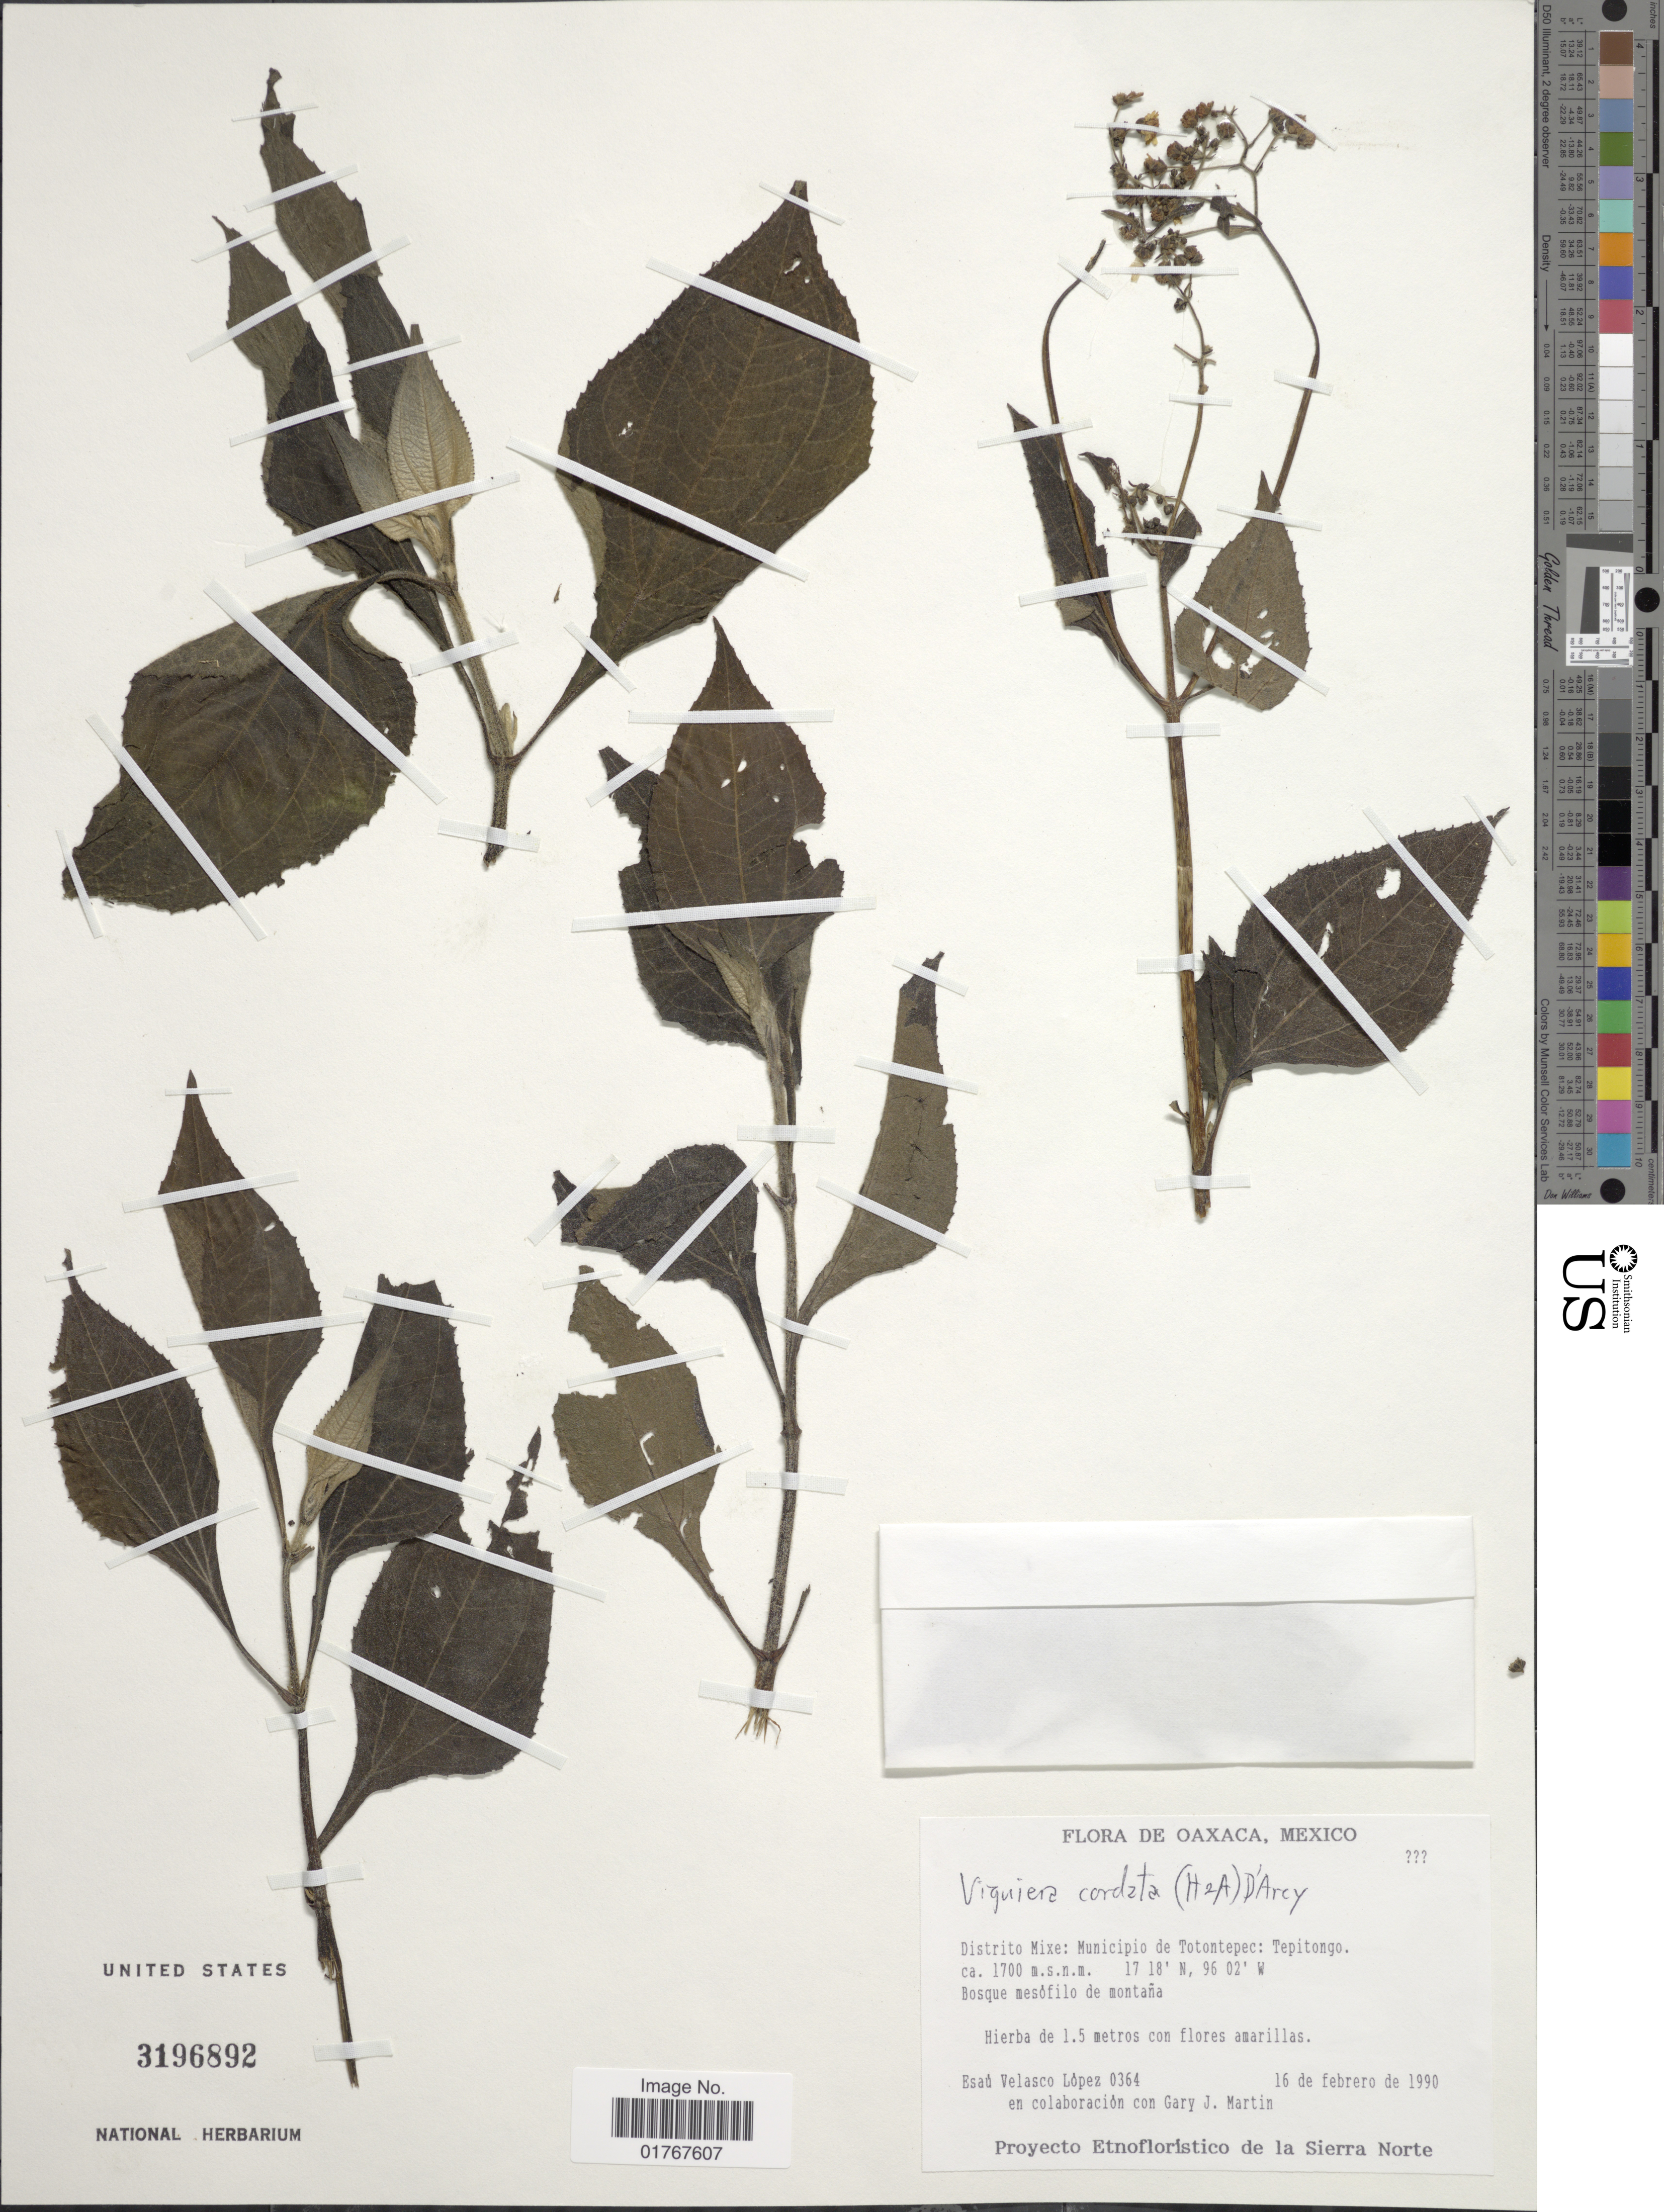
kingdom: Plantae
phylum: Tracheophyta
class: Magnoliopsida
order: Asterales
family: Asteraceae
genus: Viguiera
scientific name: Viguiera cordata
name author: (Hook. & Arn.) D'Arcy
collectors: E. López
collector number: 0364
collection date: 1990-02-16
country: Mexico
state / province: Oaxaca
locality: Distrito Mixe; Muncipio de Totontepec: Tepitongo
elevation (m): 1700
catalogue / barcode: US 3196892